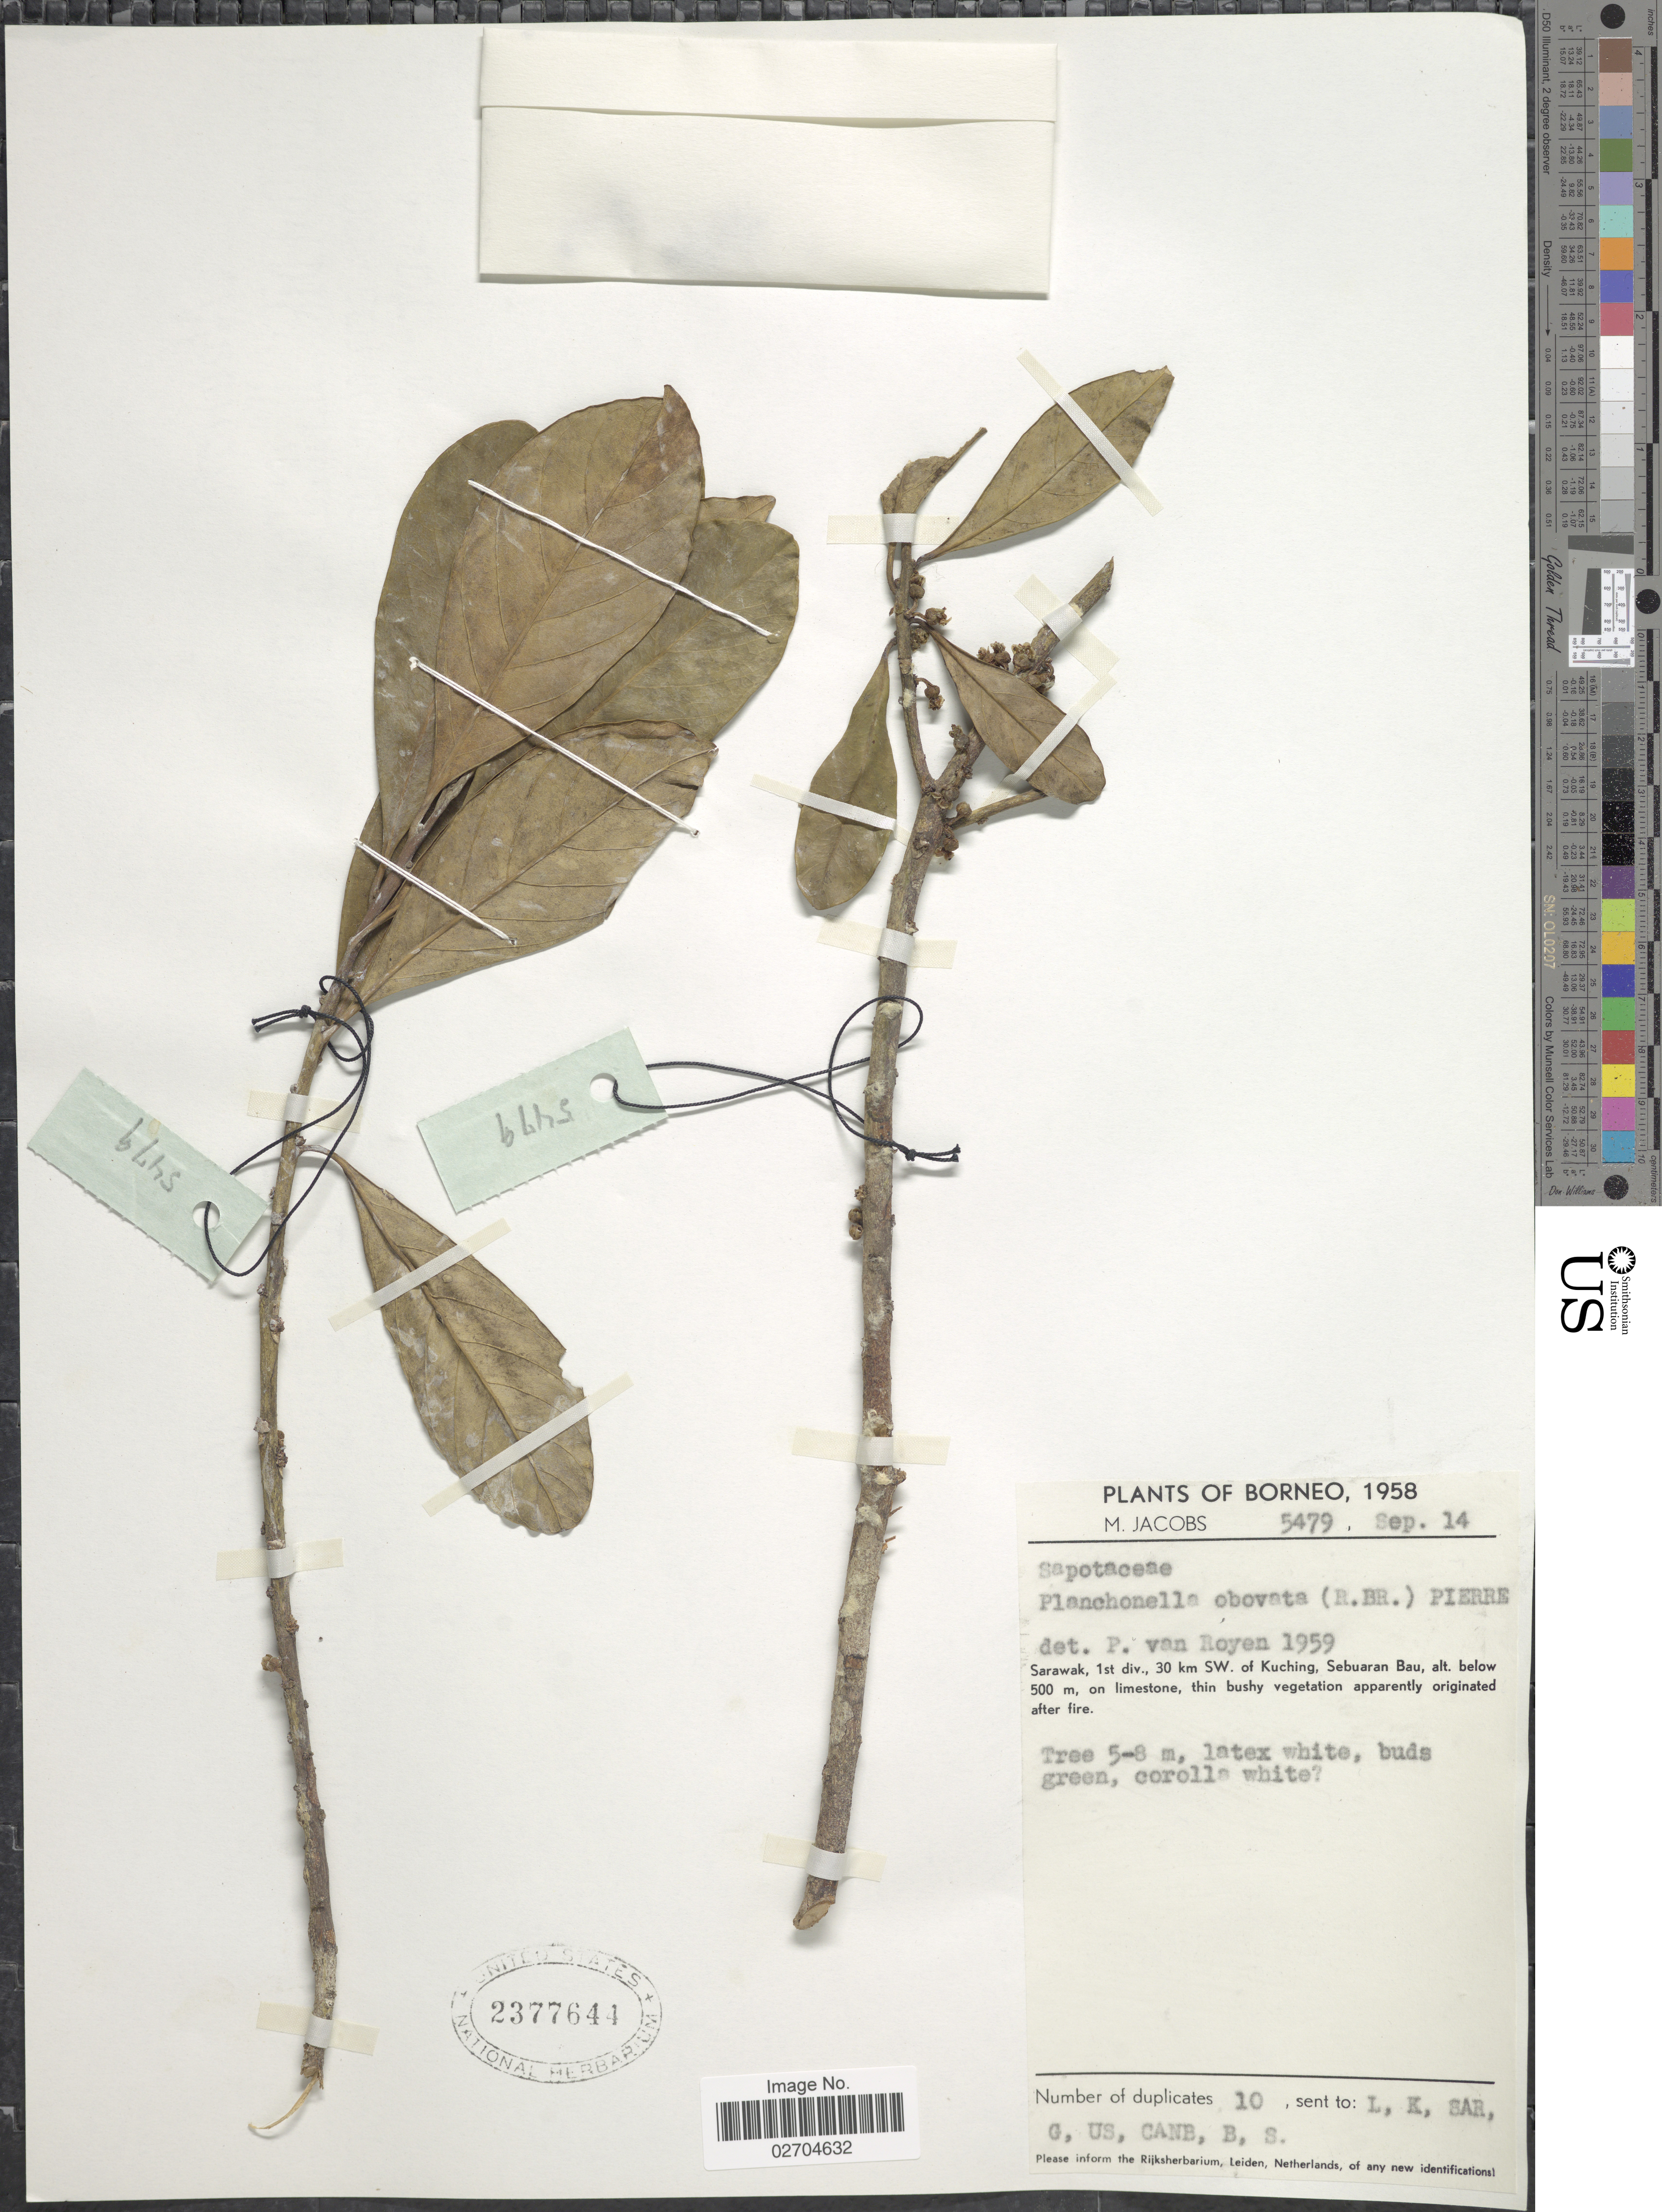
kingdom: Plantae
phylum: Tracheophyta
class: Magnoliopsida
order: Ericales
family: Sapotaceae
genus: Planchonella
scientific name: Planchonella obovata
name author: (R. Br.) Pierre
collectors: M. Jacobs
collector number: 5479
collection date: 1958-09-14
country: Malaysia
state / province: Sarawak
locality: Borneo. 1st. div. 30 km SW of Kuching, Sebuaran Bau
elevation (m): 500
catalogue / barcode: US 2377644